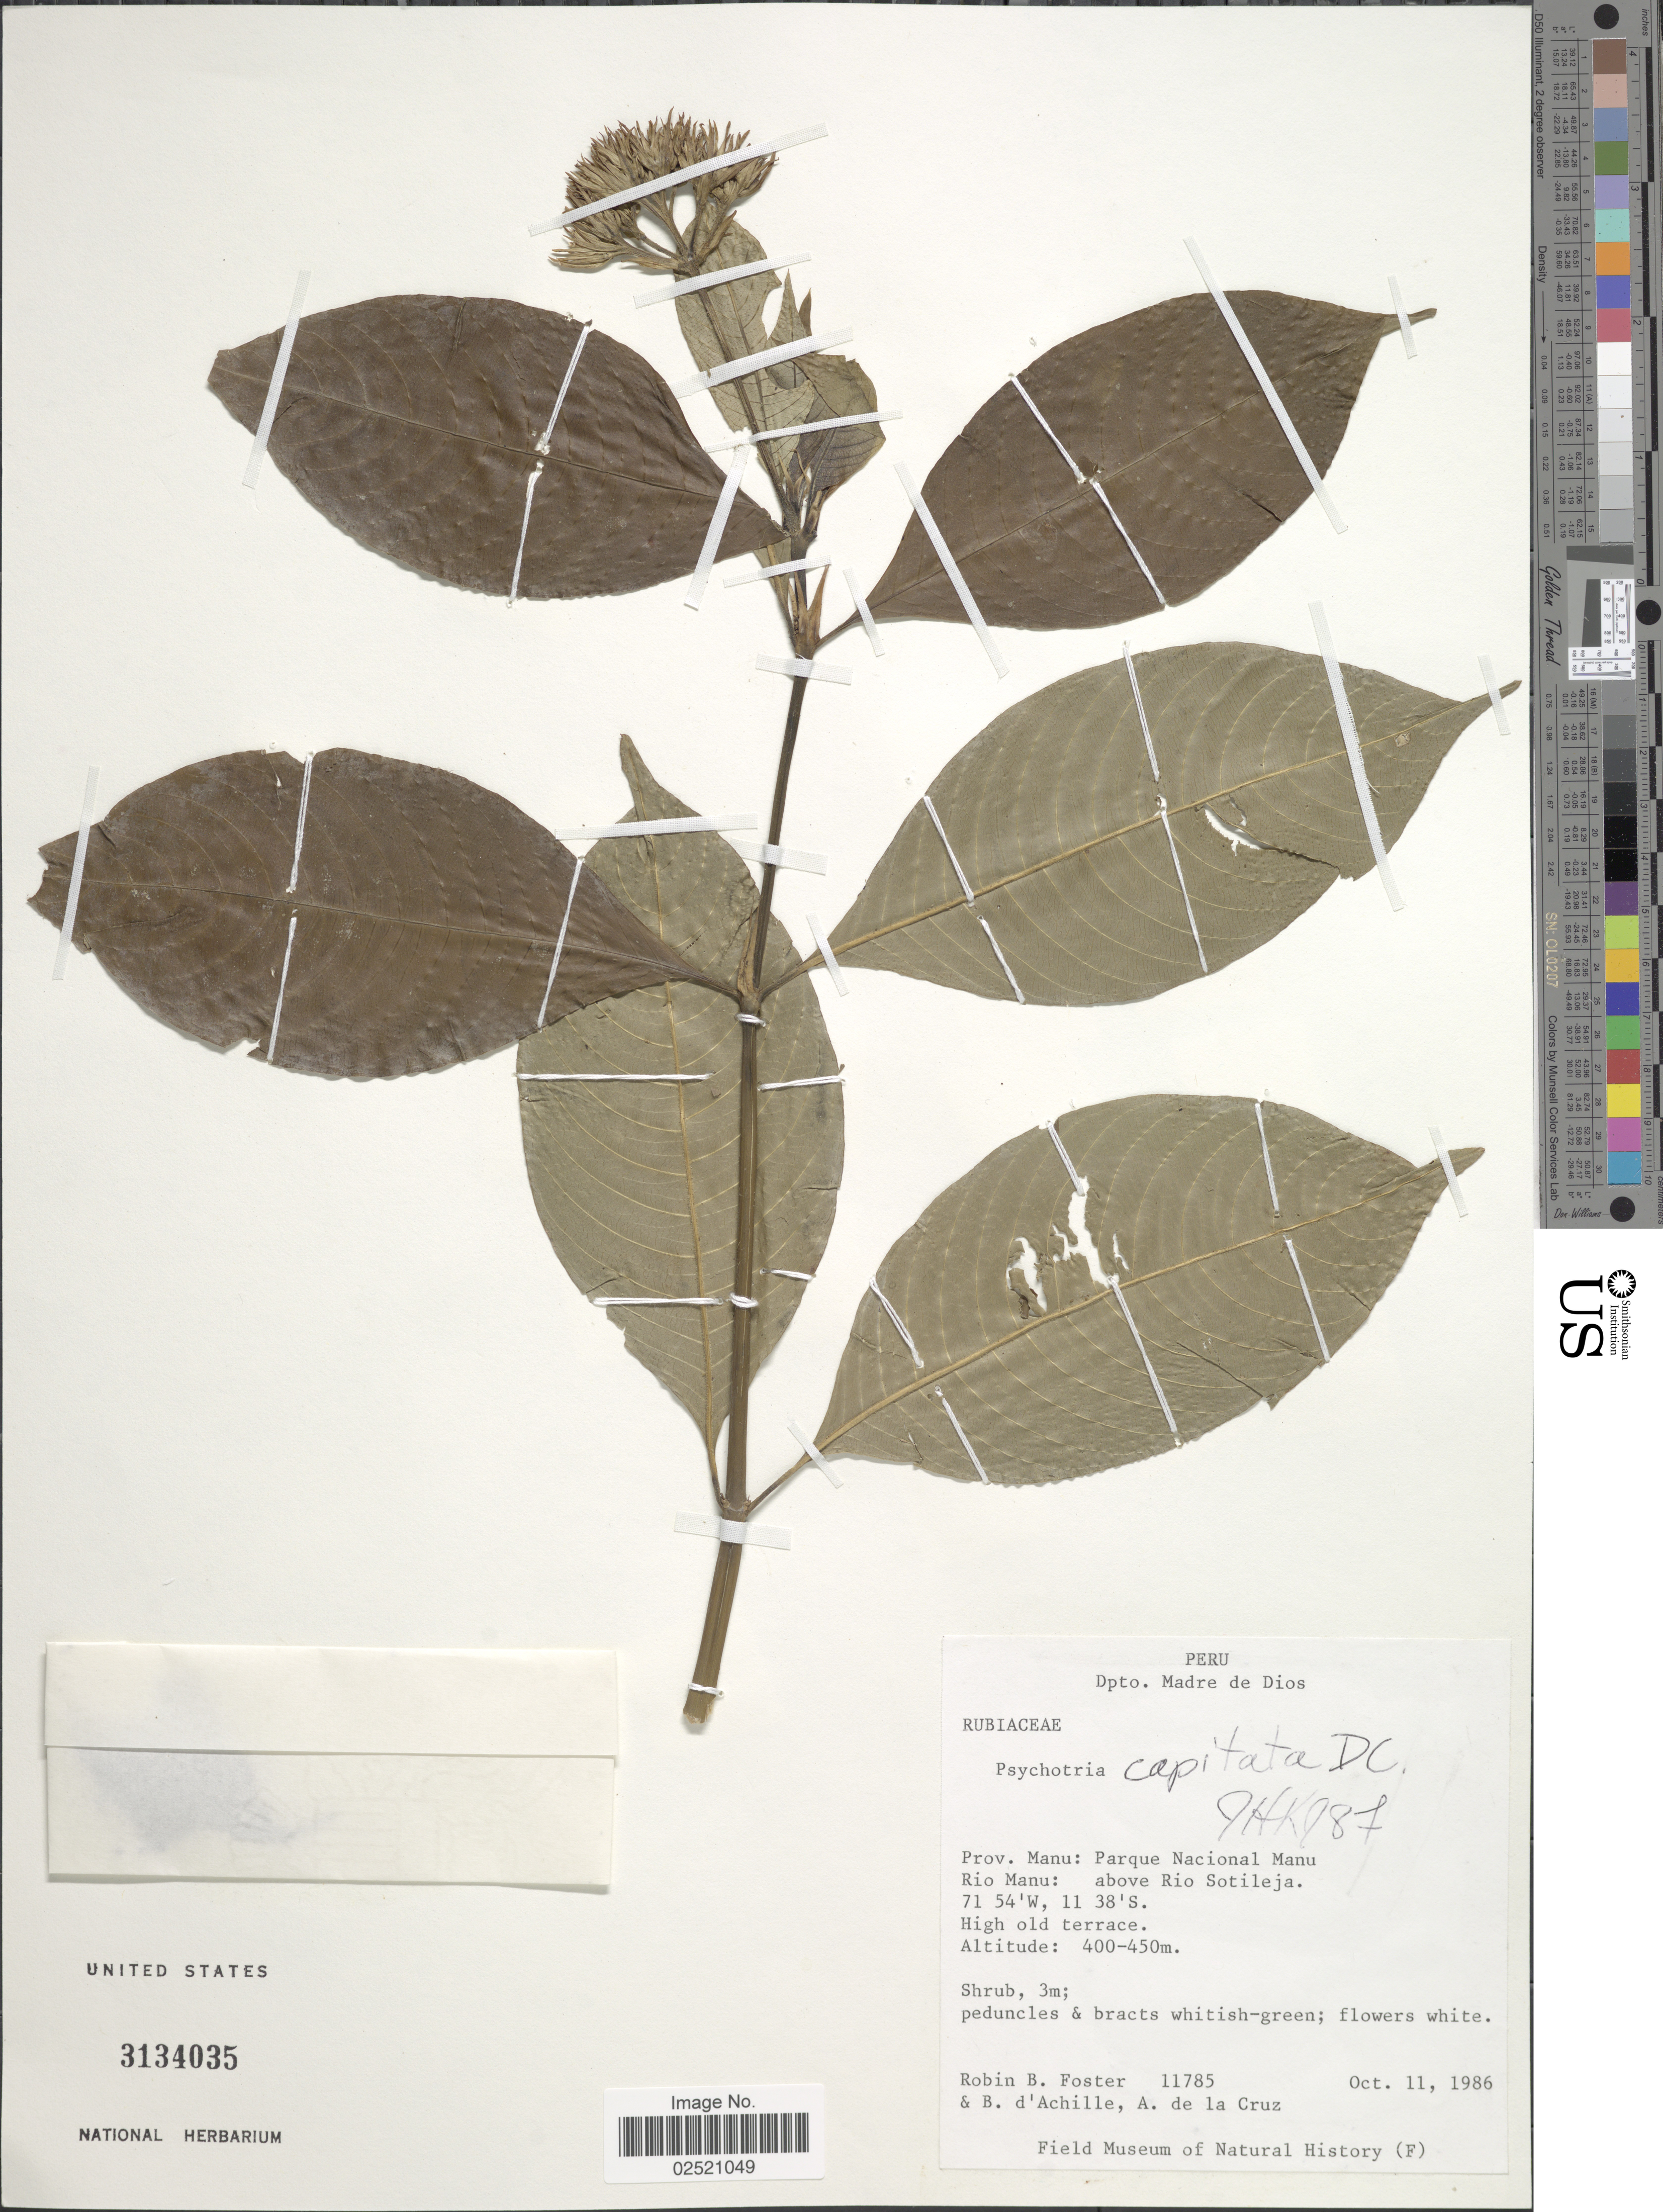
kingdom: Plantae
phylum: Tracheophyta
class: Magnoliopsida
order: Gentianales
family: Rubiaceae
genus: Psychotria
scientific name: Psychotria capitata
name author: Ruiz & Pav.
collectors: R. B. Foster, B. d'Achille & A. de la Cruz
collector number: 11785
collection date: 1986-10-11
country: Peru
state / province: Madre de Dios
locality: Prov. Manu, Parque Nacional Manu, Rio Manu: above Rio Sotileja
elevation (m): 400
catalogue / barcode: US 3134035